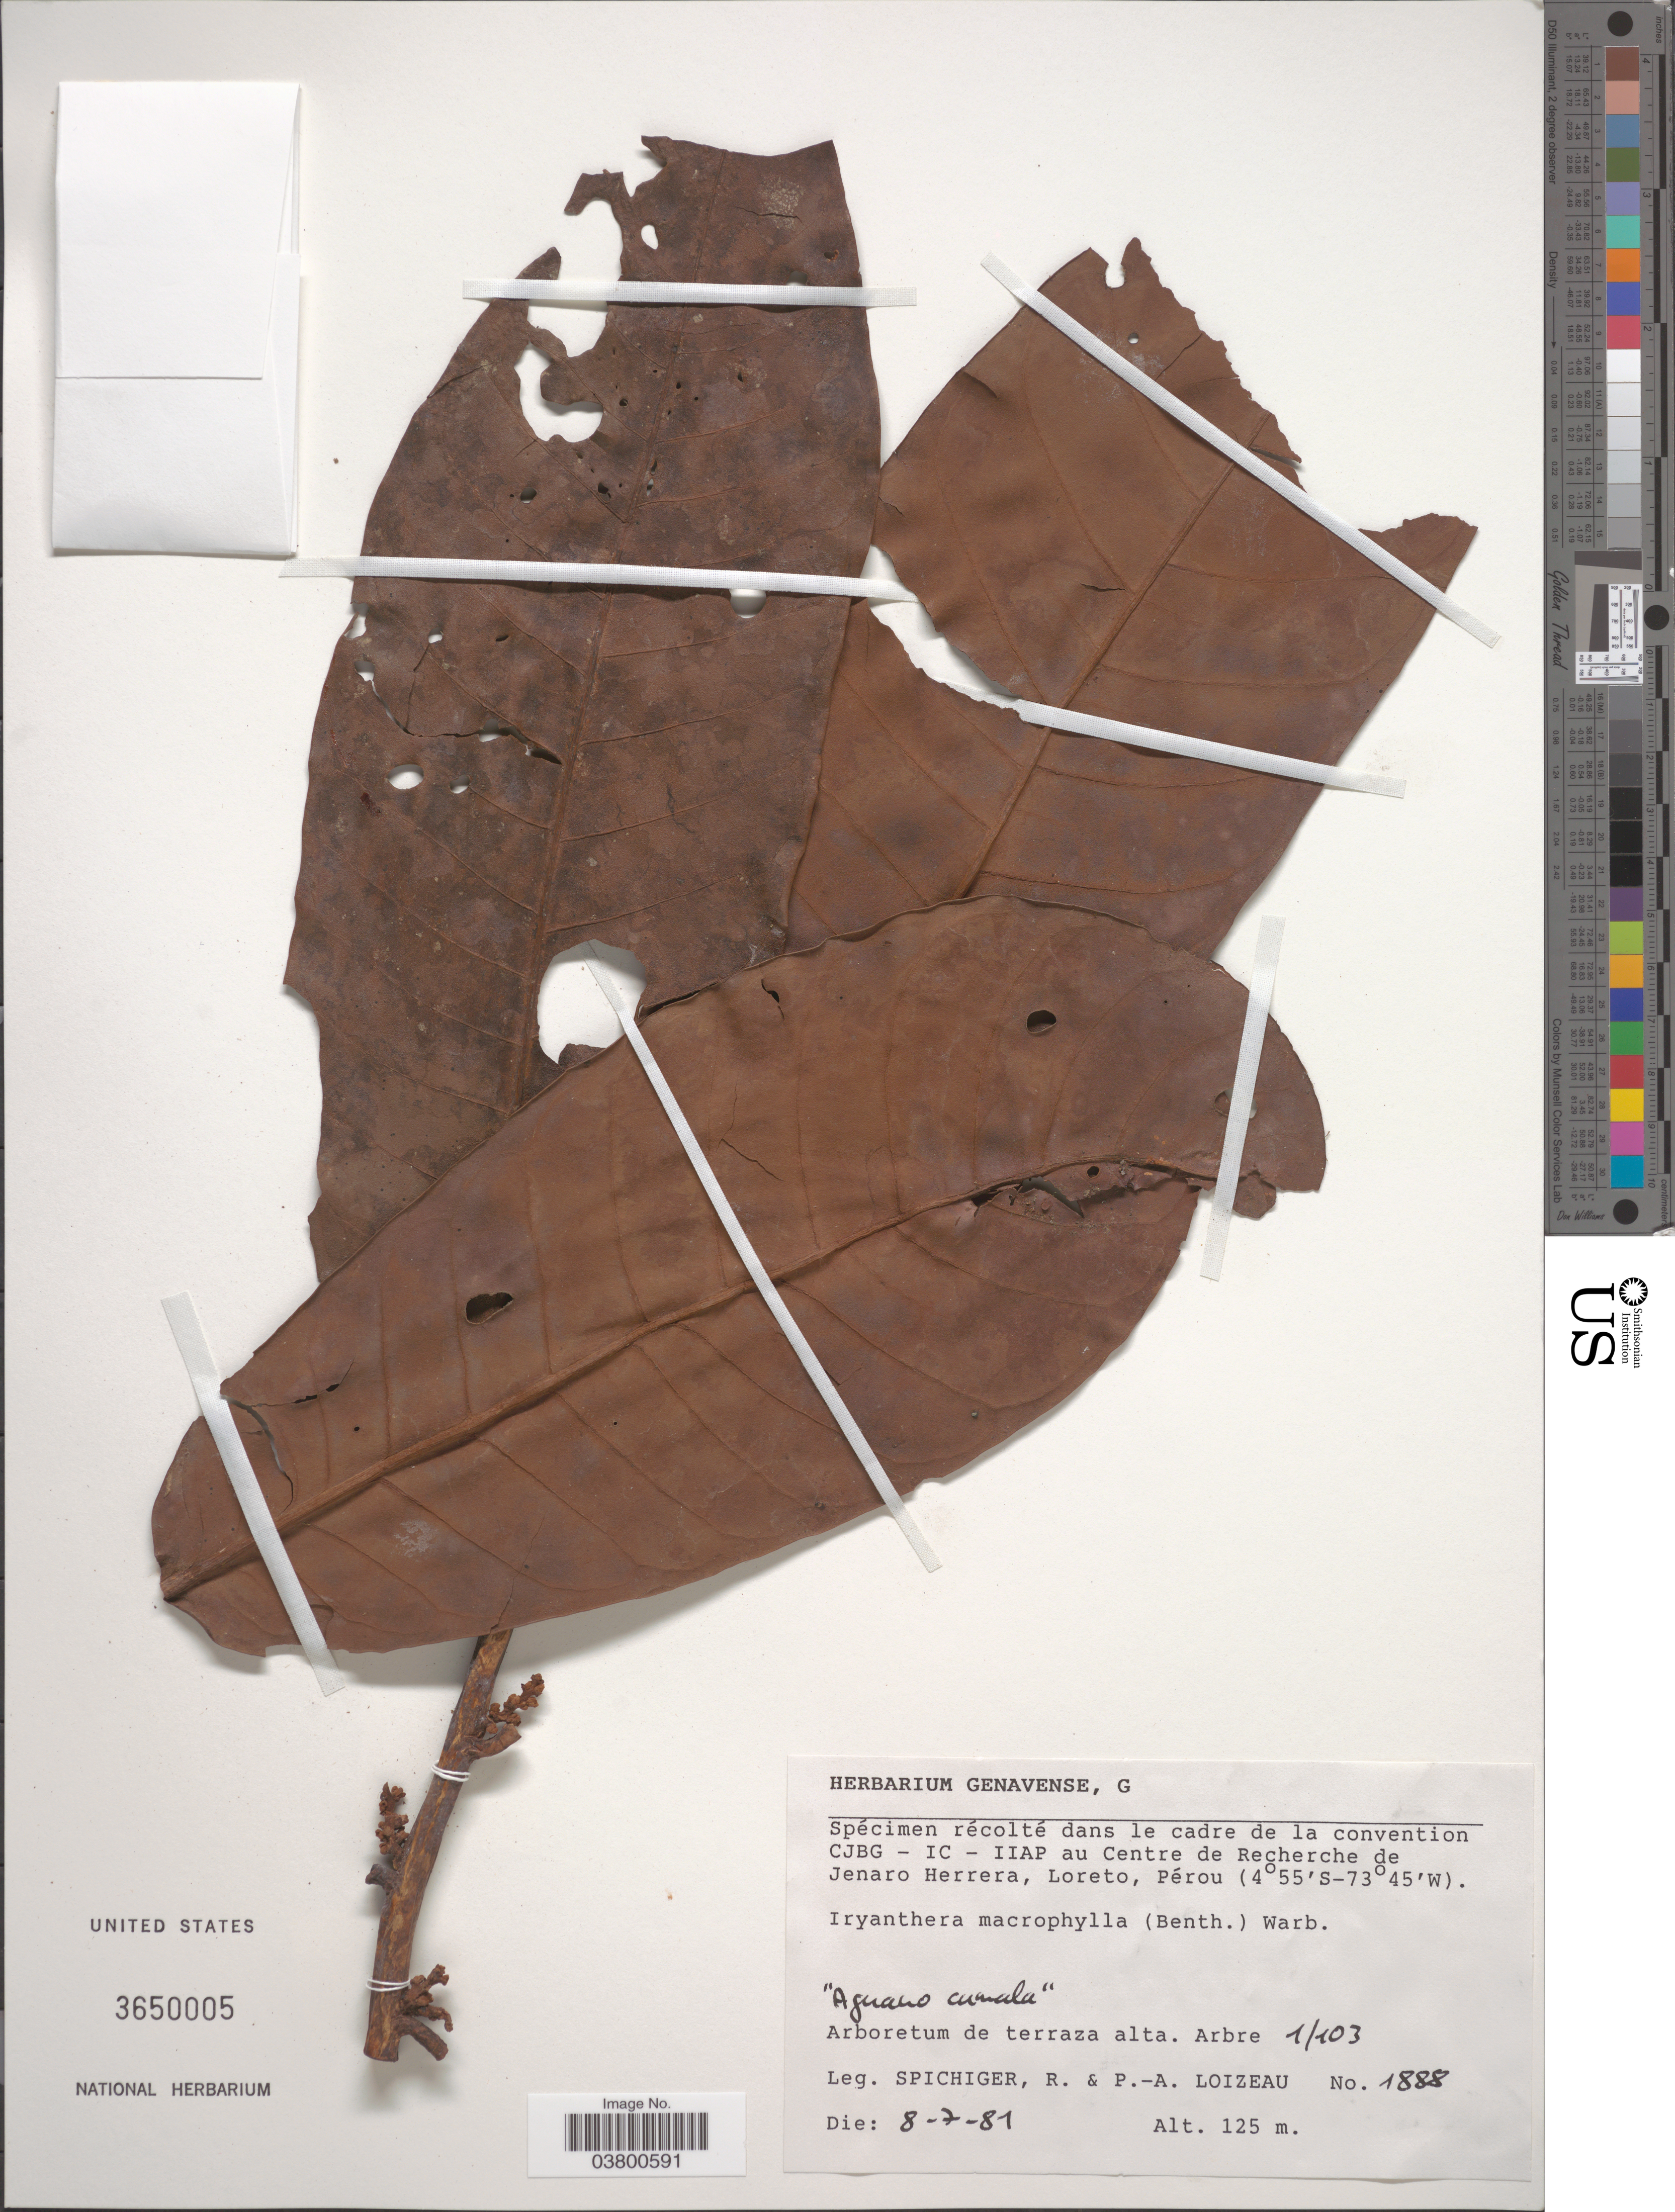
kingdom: Plantae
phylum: Tracheophyta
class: Magnoliopsida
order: Magnoliales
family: Myristicaceae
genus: Iryanthera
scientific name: Iryanthera macrophylla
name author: (Benth.) Warb.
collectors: R. Spichiger & P. Loizeau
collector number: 1888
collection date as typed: Transcribed d/m/y: 8/7/81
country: Peru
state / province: Loreto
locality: Centre de Recherche de Jenaro Herrera, Loreto, Pérou. Arboretum de terraza alta. Arbre 1/103.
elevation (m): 125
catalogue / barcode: US 3650005